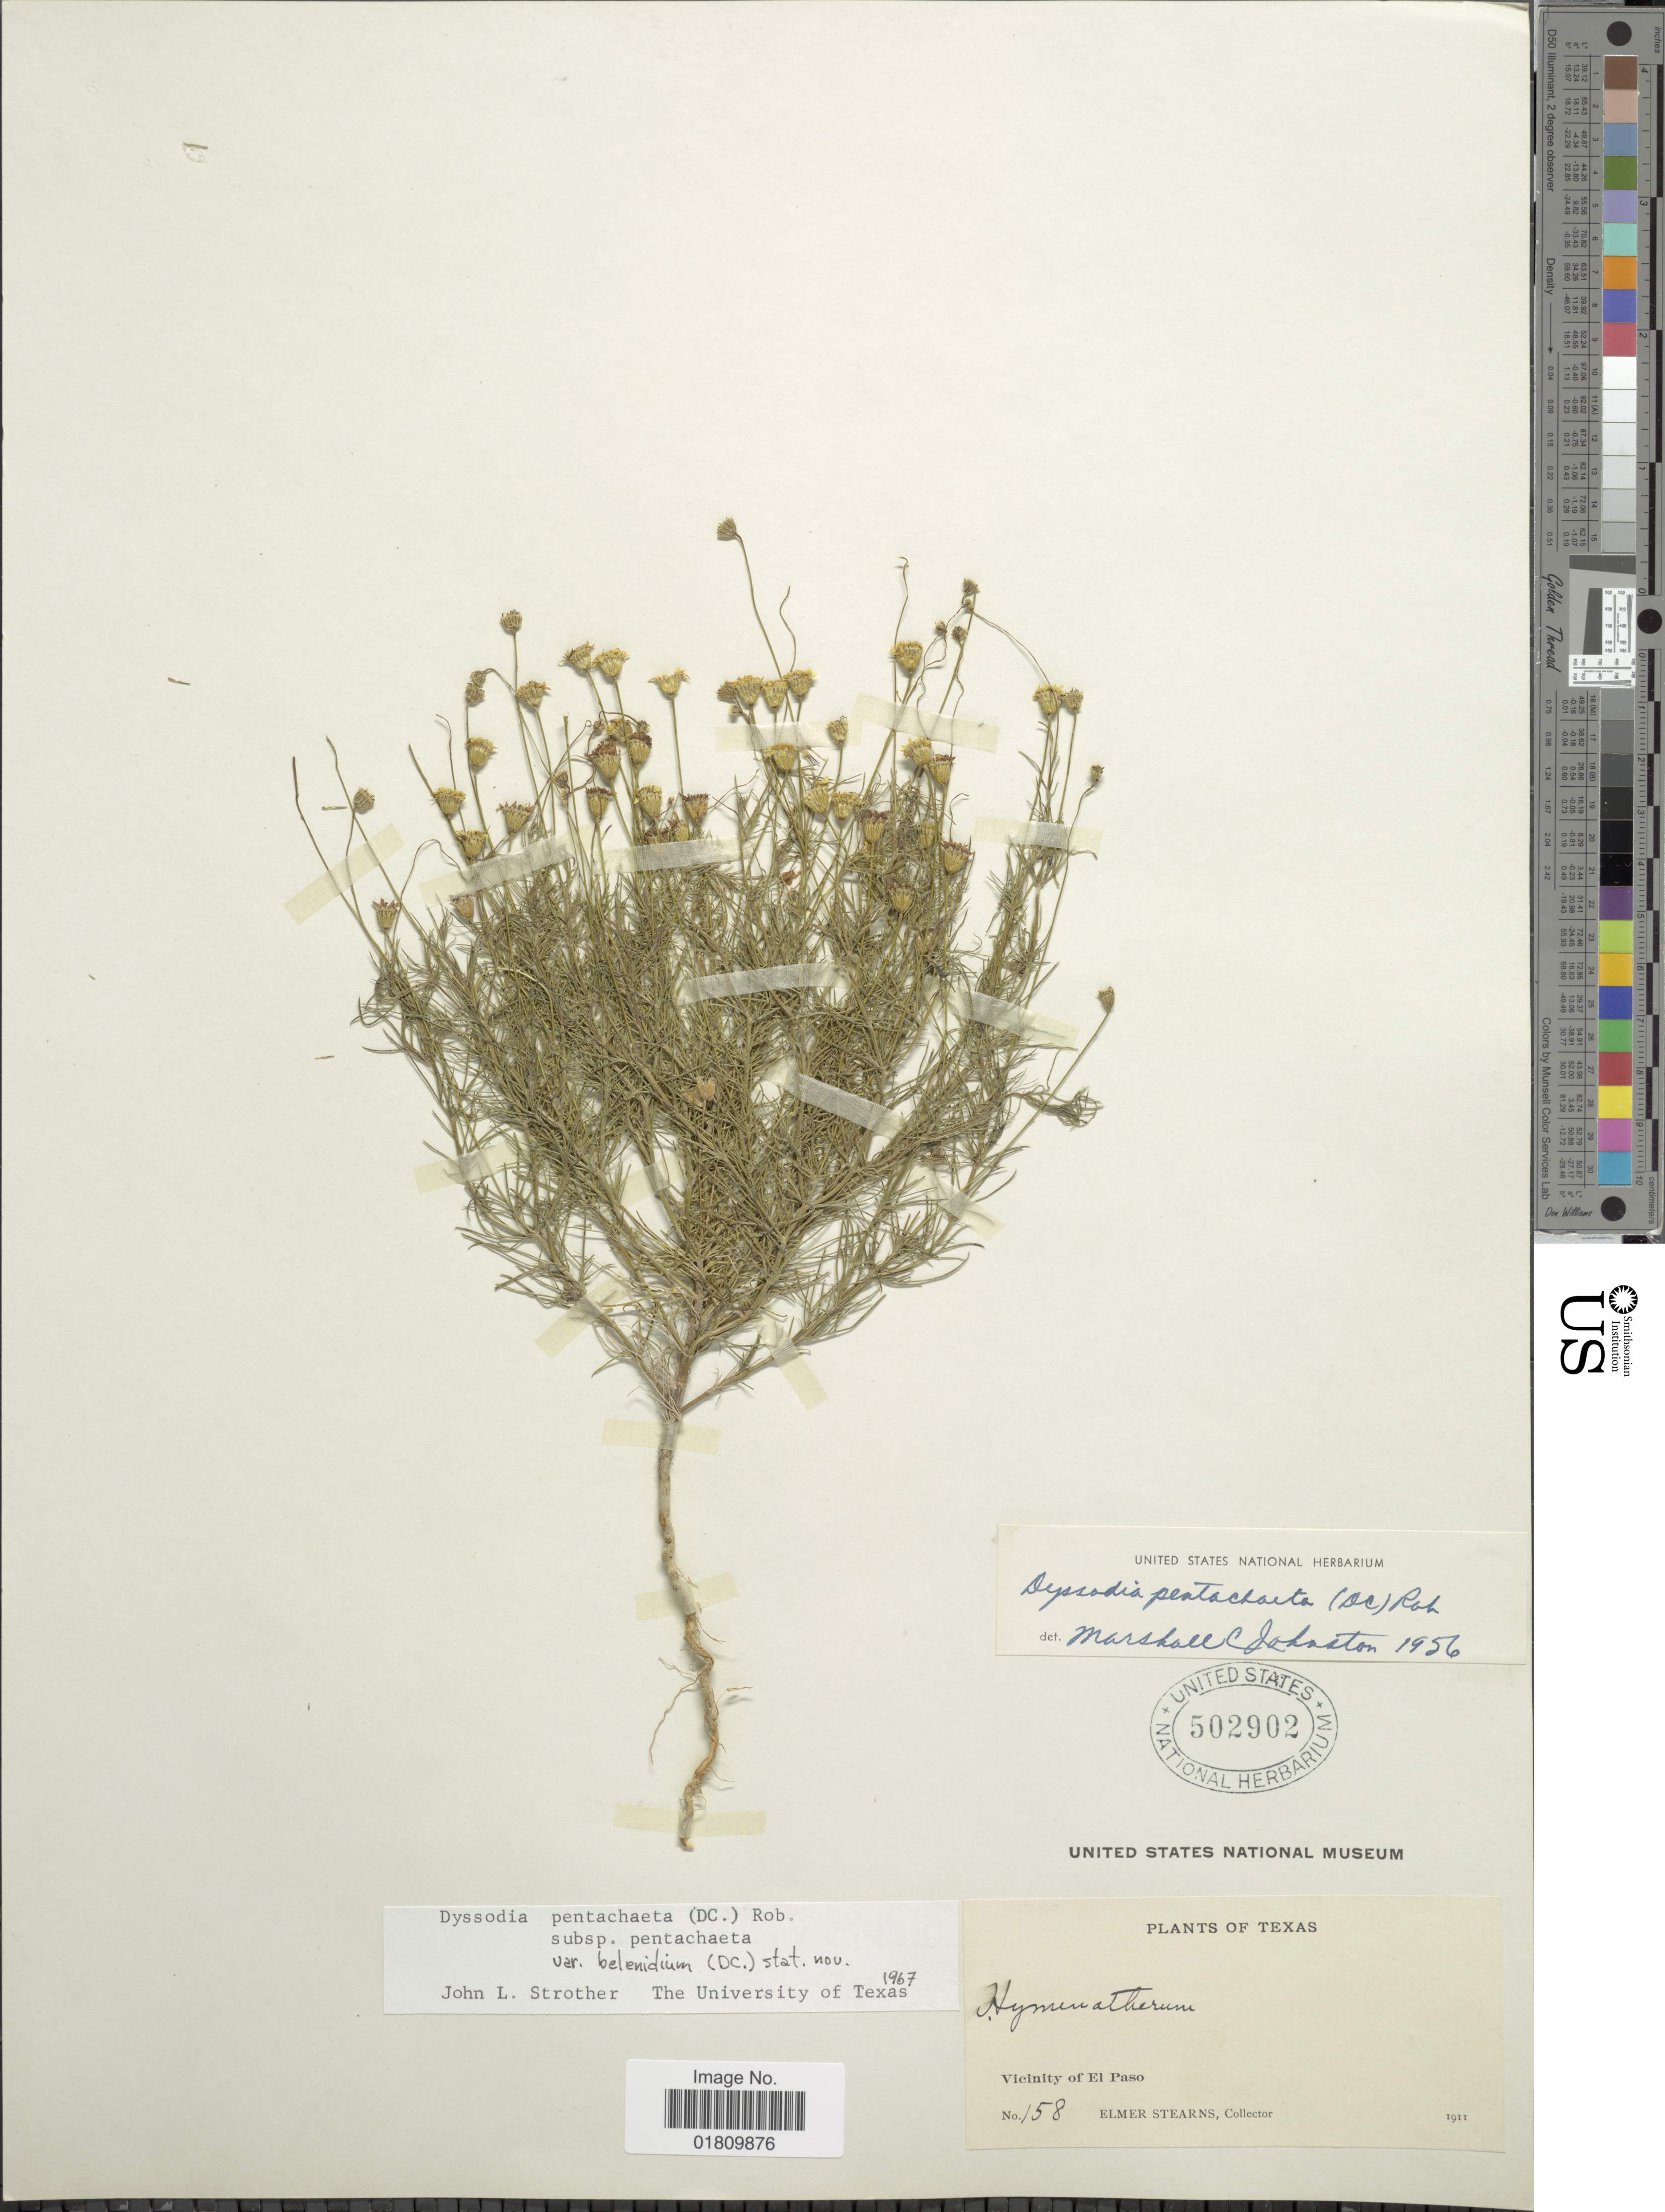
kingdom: Plantae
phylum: Tracheophyta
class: Magnoliopsida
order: Asterales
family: Asteraceae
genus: Thymophylla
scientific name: Thymophylla pentachaeta var. belenidium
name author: (DC.) Strother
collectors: E. Stearns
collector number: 158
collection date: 1911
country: United States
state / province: Texas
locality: Vicinity of El Paso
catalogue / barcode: US 502902